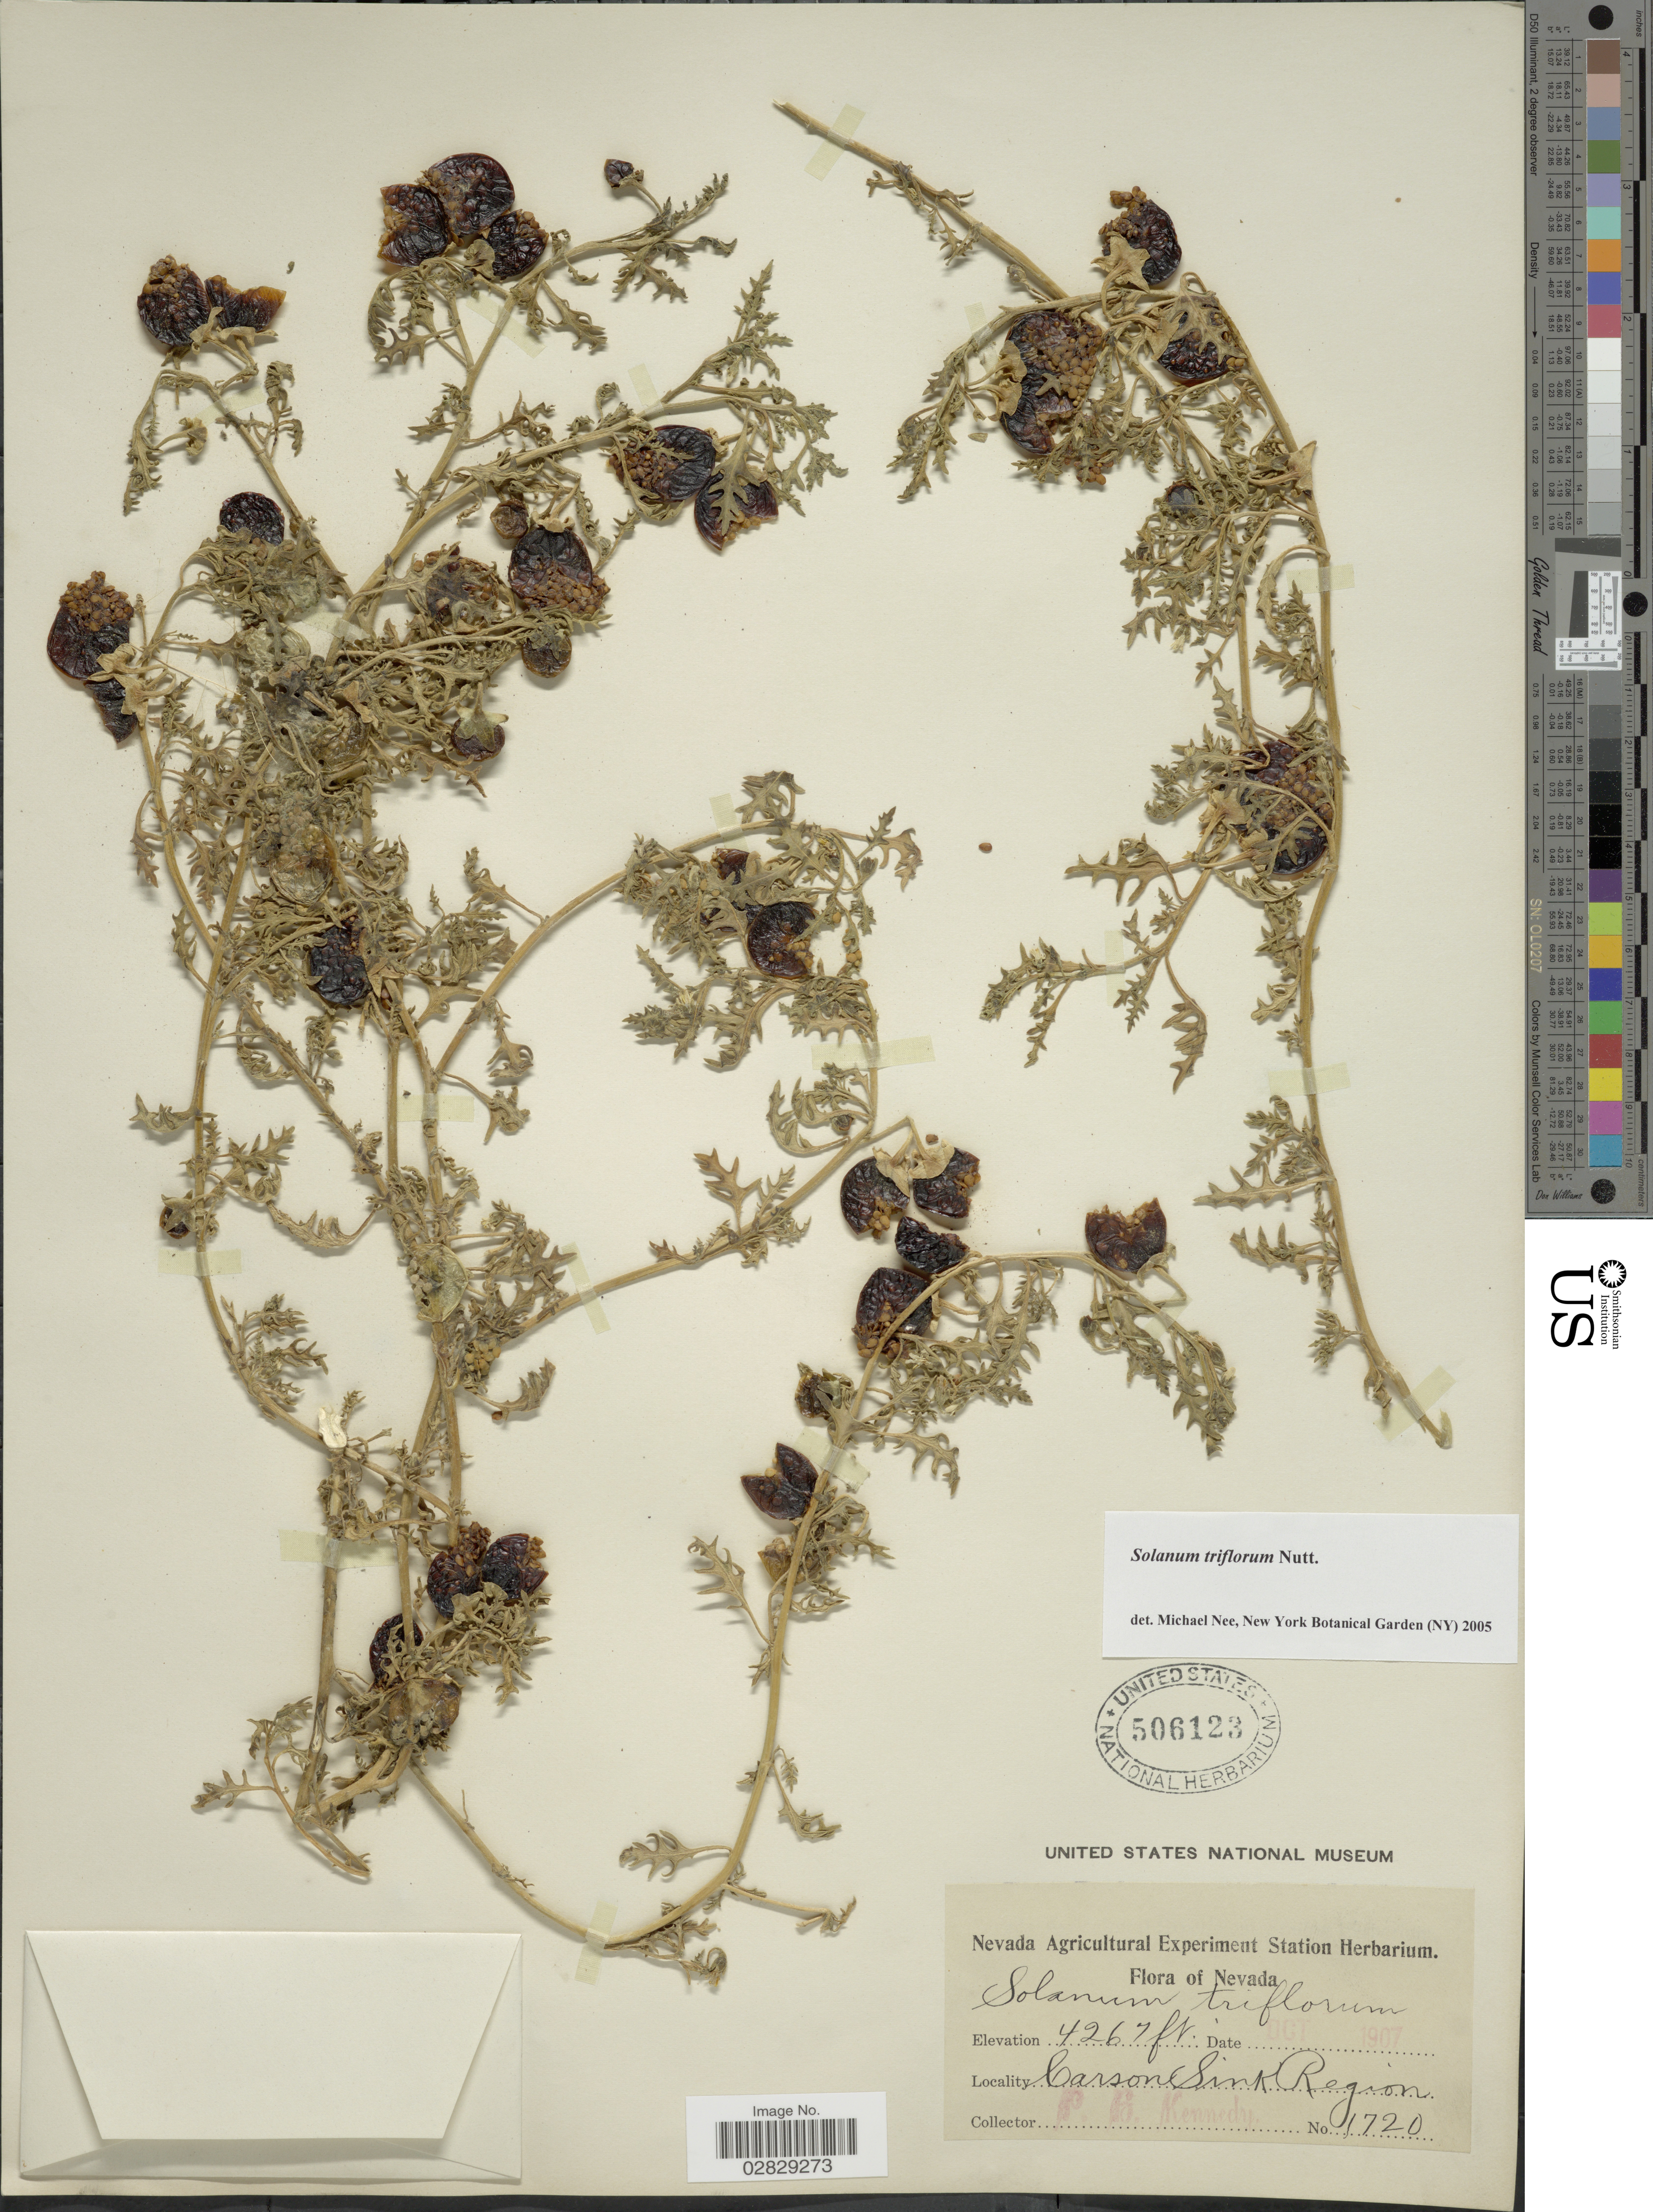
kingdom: Plantae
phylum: Tracheophyta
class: Magnoliopsida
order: Solanales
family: Solanaceae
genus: Solanum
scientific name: Solanum triflorum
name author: Nutt.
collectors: P. B. Kennedy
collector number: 1720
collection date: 1907-10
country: United States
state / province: Nevada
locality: Carson Sink Region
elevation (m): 1301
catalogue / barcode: US 506123